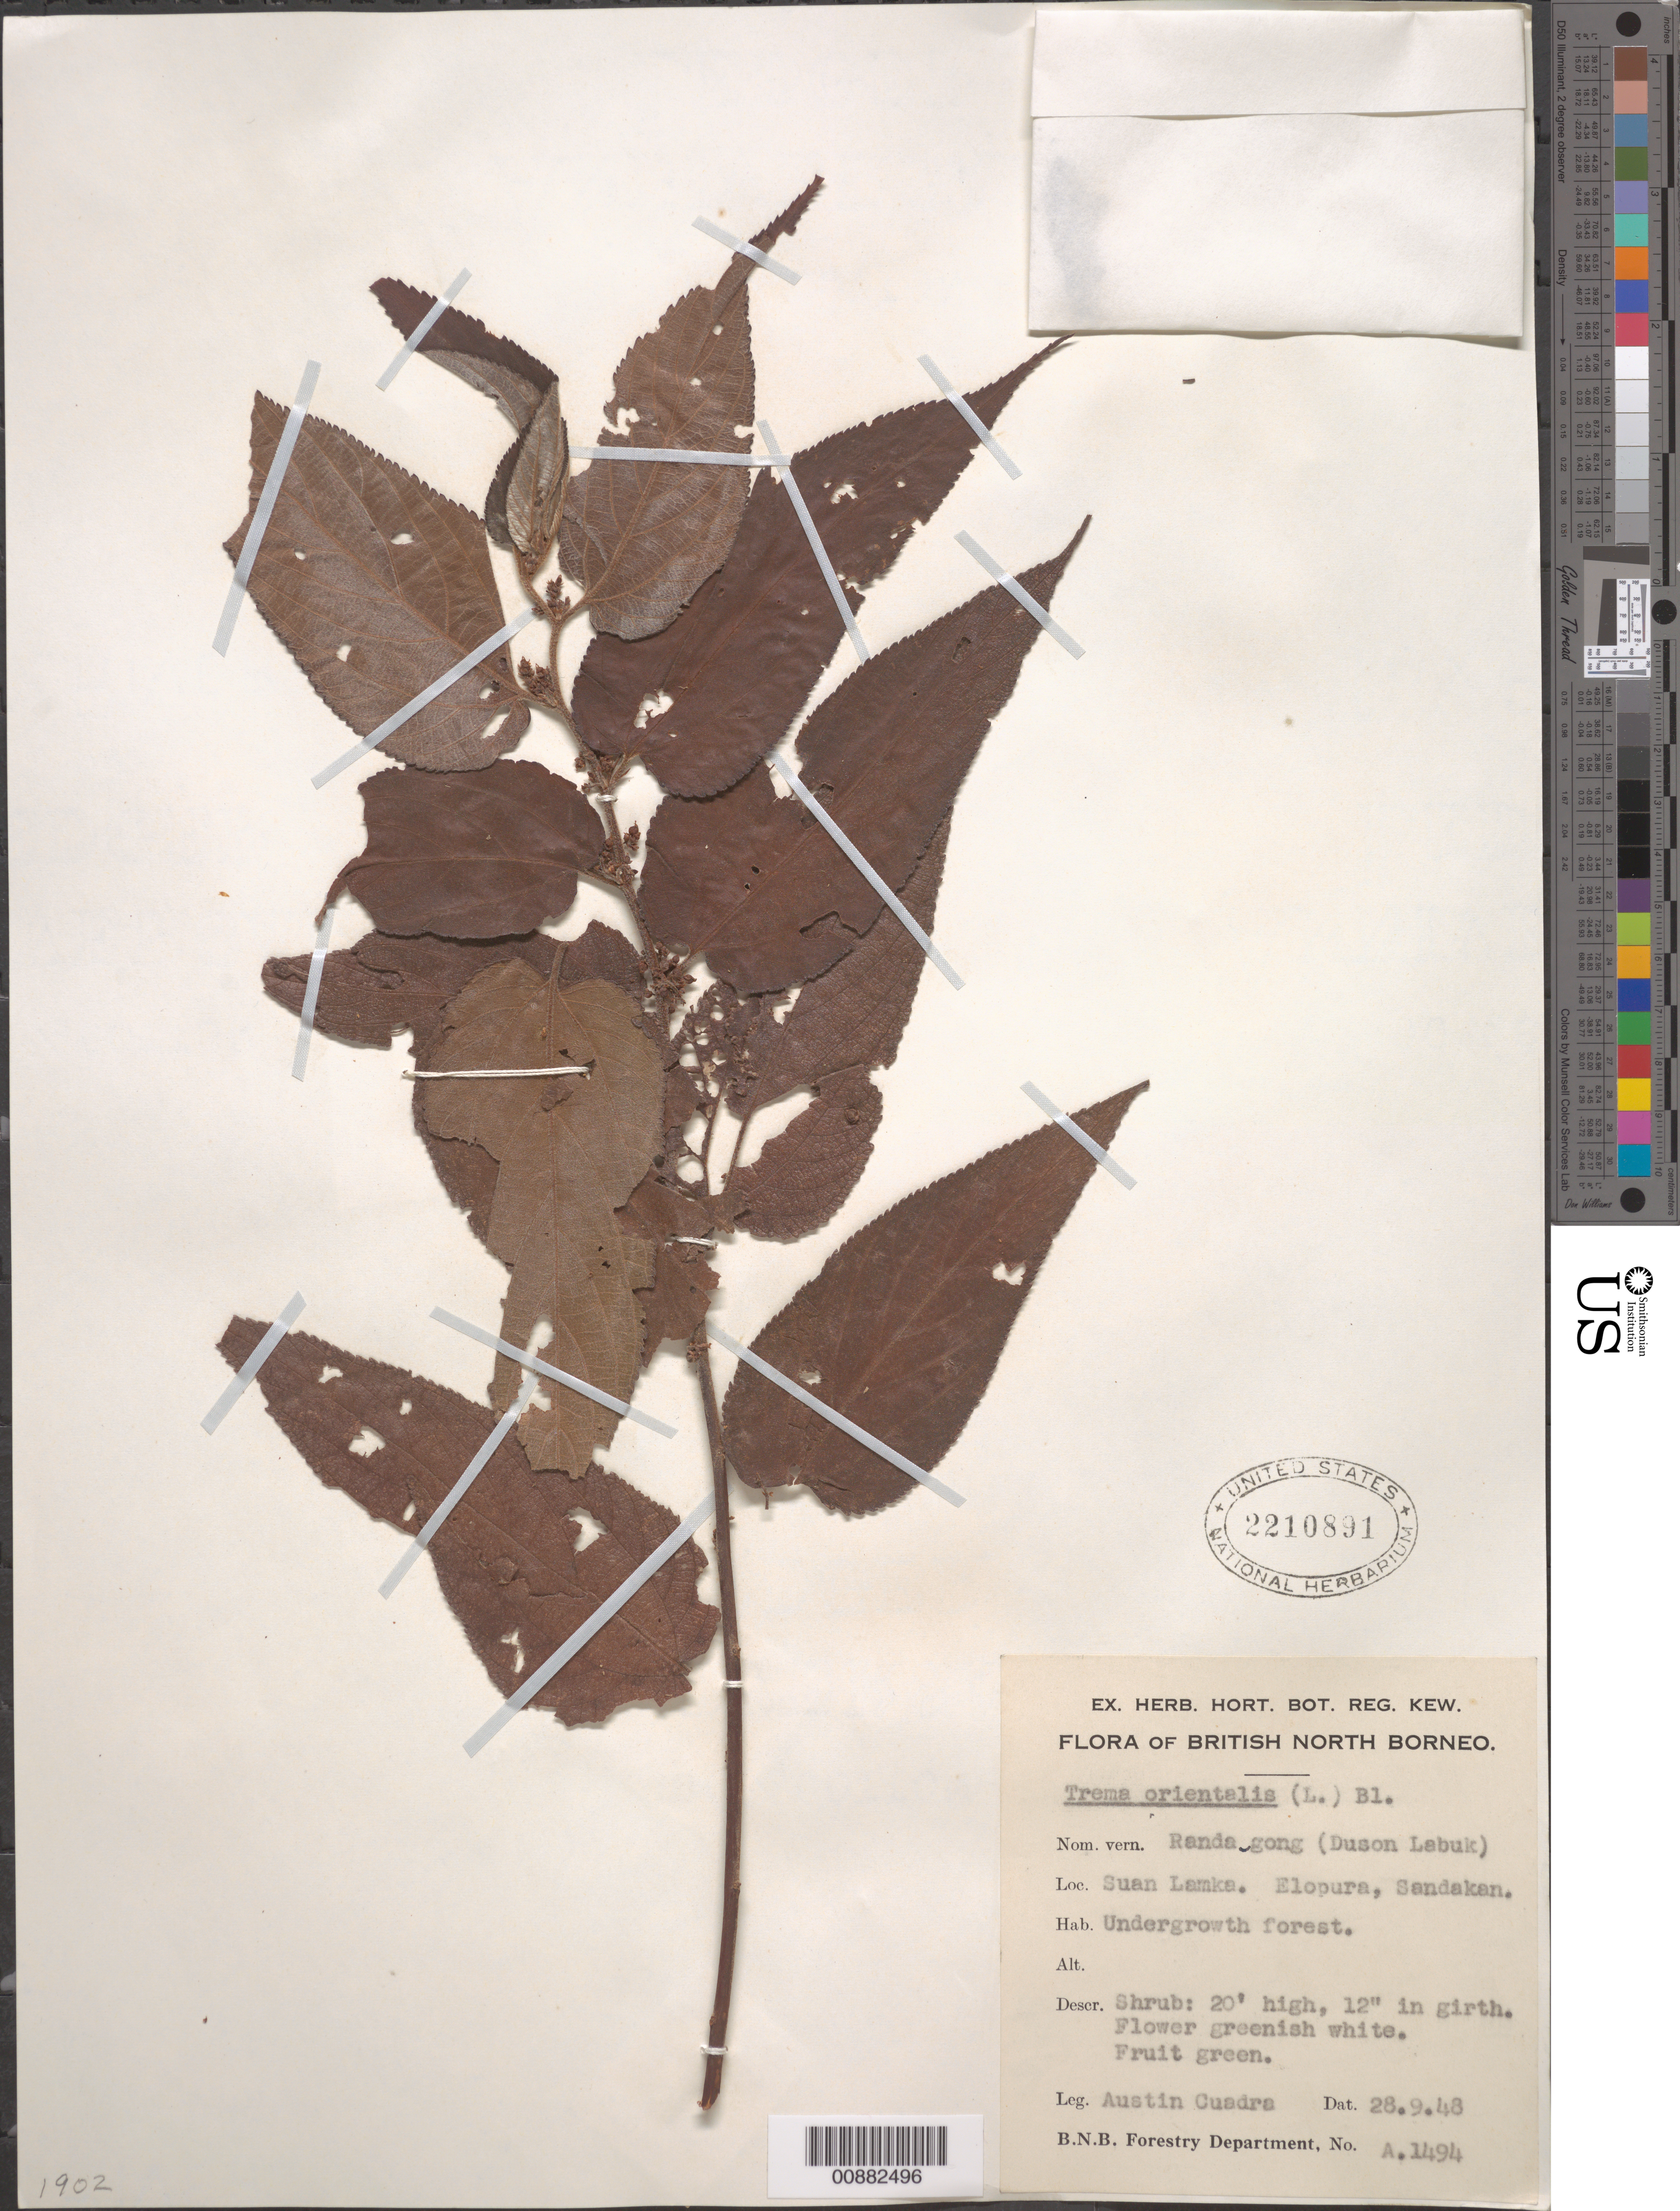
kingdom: Plantae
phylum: Tracheophyta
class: Magnoliopsida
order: Rosales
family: Cannabaceae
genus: Trema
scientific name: Trema orientale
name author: (L.) Blume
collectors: A. Cuadra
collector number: A 1494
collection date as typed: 28 Sep 1948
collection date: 1948-09-28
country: Malaysia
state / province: Sabah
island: Borneo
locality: Suan Lamka. Elopura, Sandakan.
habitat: undergrowth forest.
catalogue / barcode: US 2210891